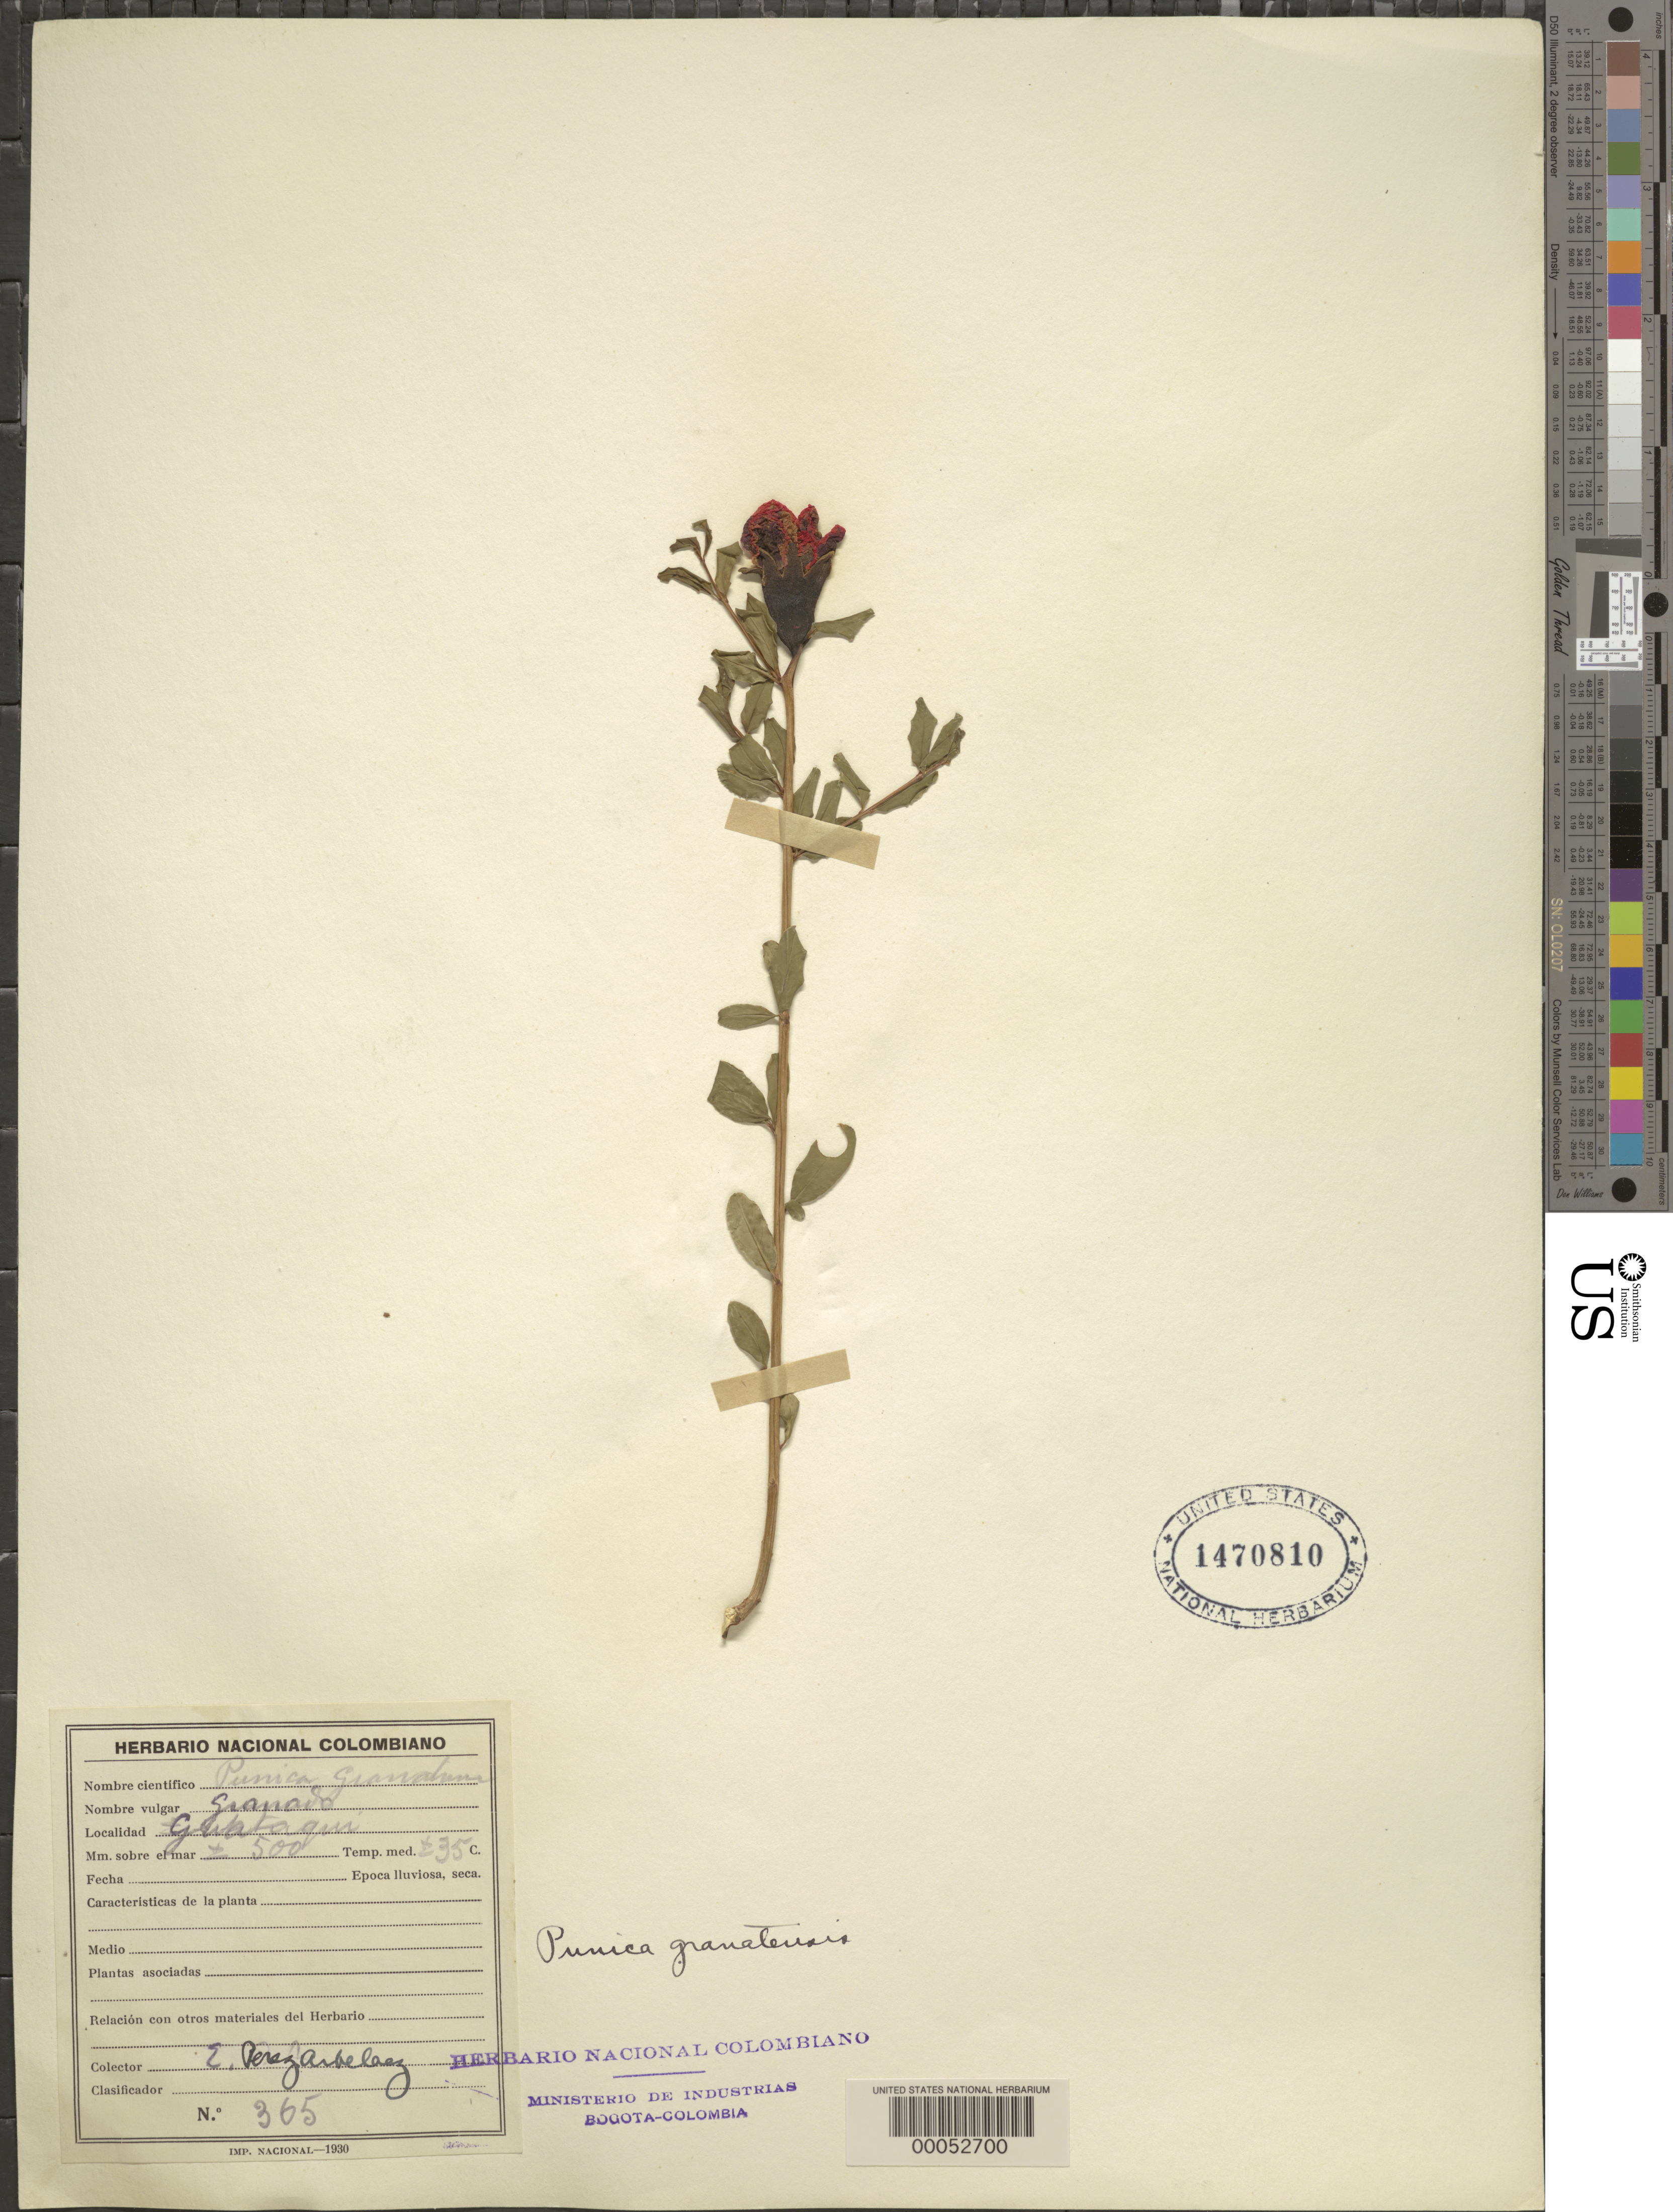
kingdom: Plantae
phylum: Tracheophyta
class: Magnoliopsida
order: Myrtales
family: Lythraceae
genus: Punica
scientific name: Punica granatum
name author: L.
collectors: E. Pérez Arbeláez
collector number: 365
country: Colombia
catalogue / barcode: US 1470810